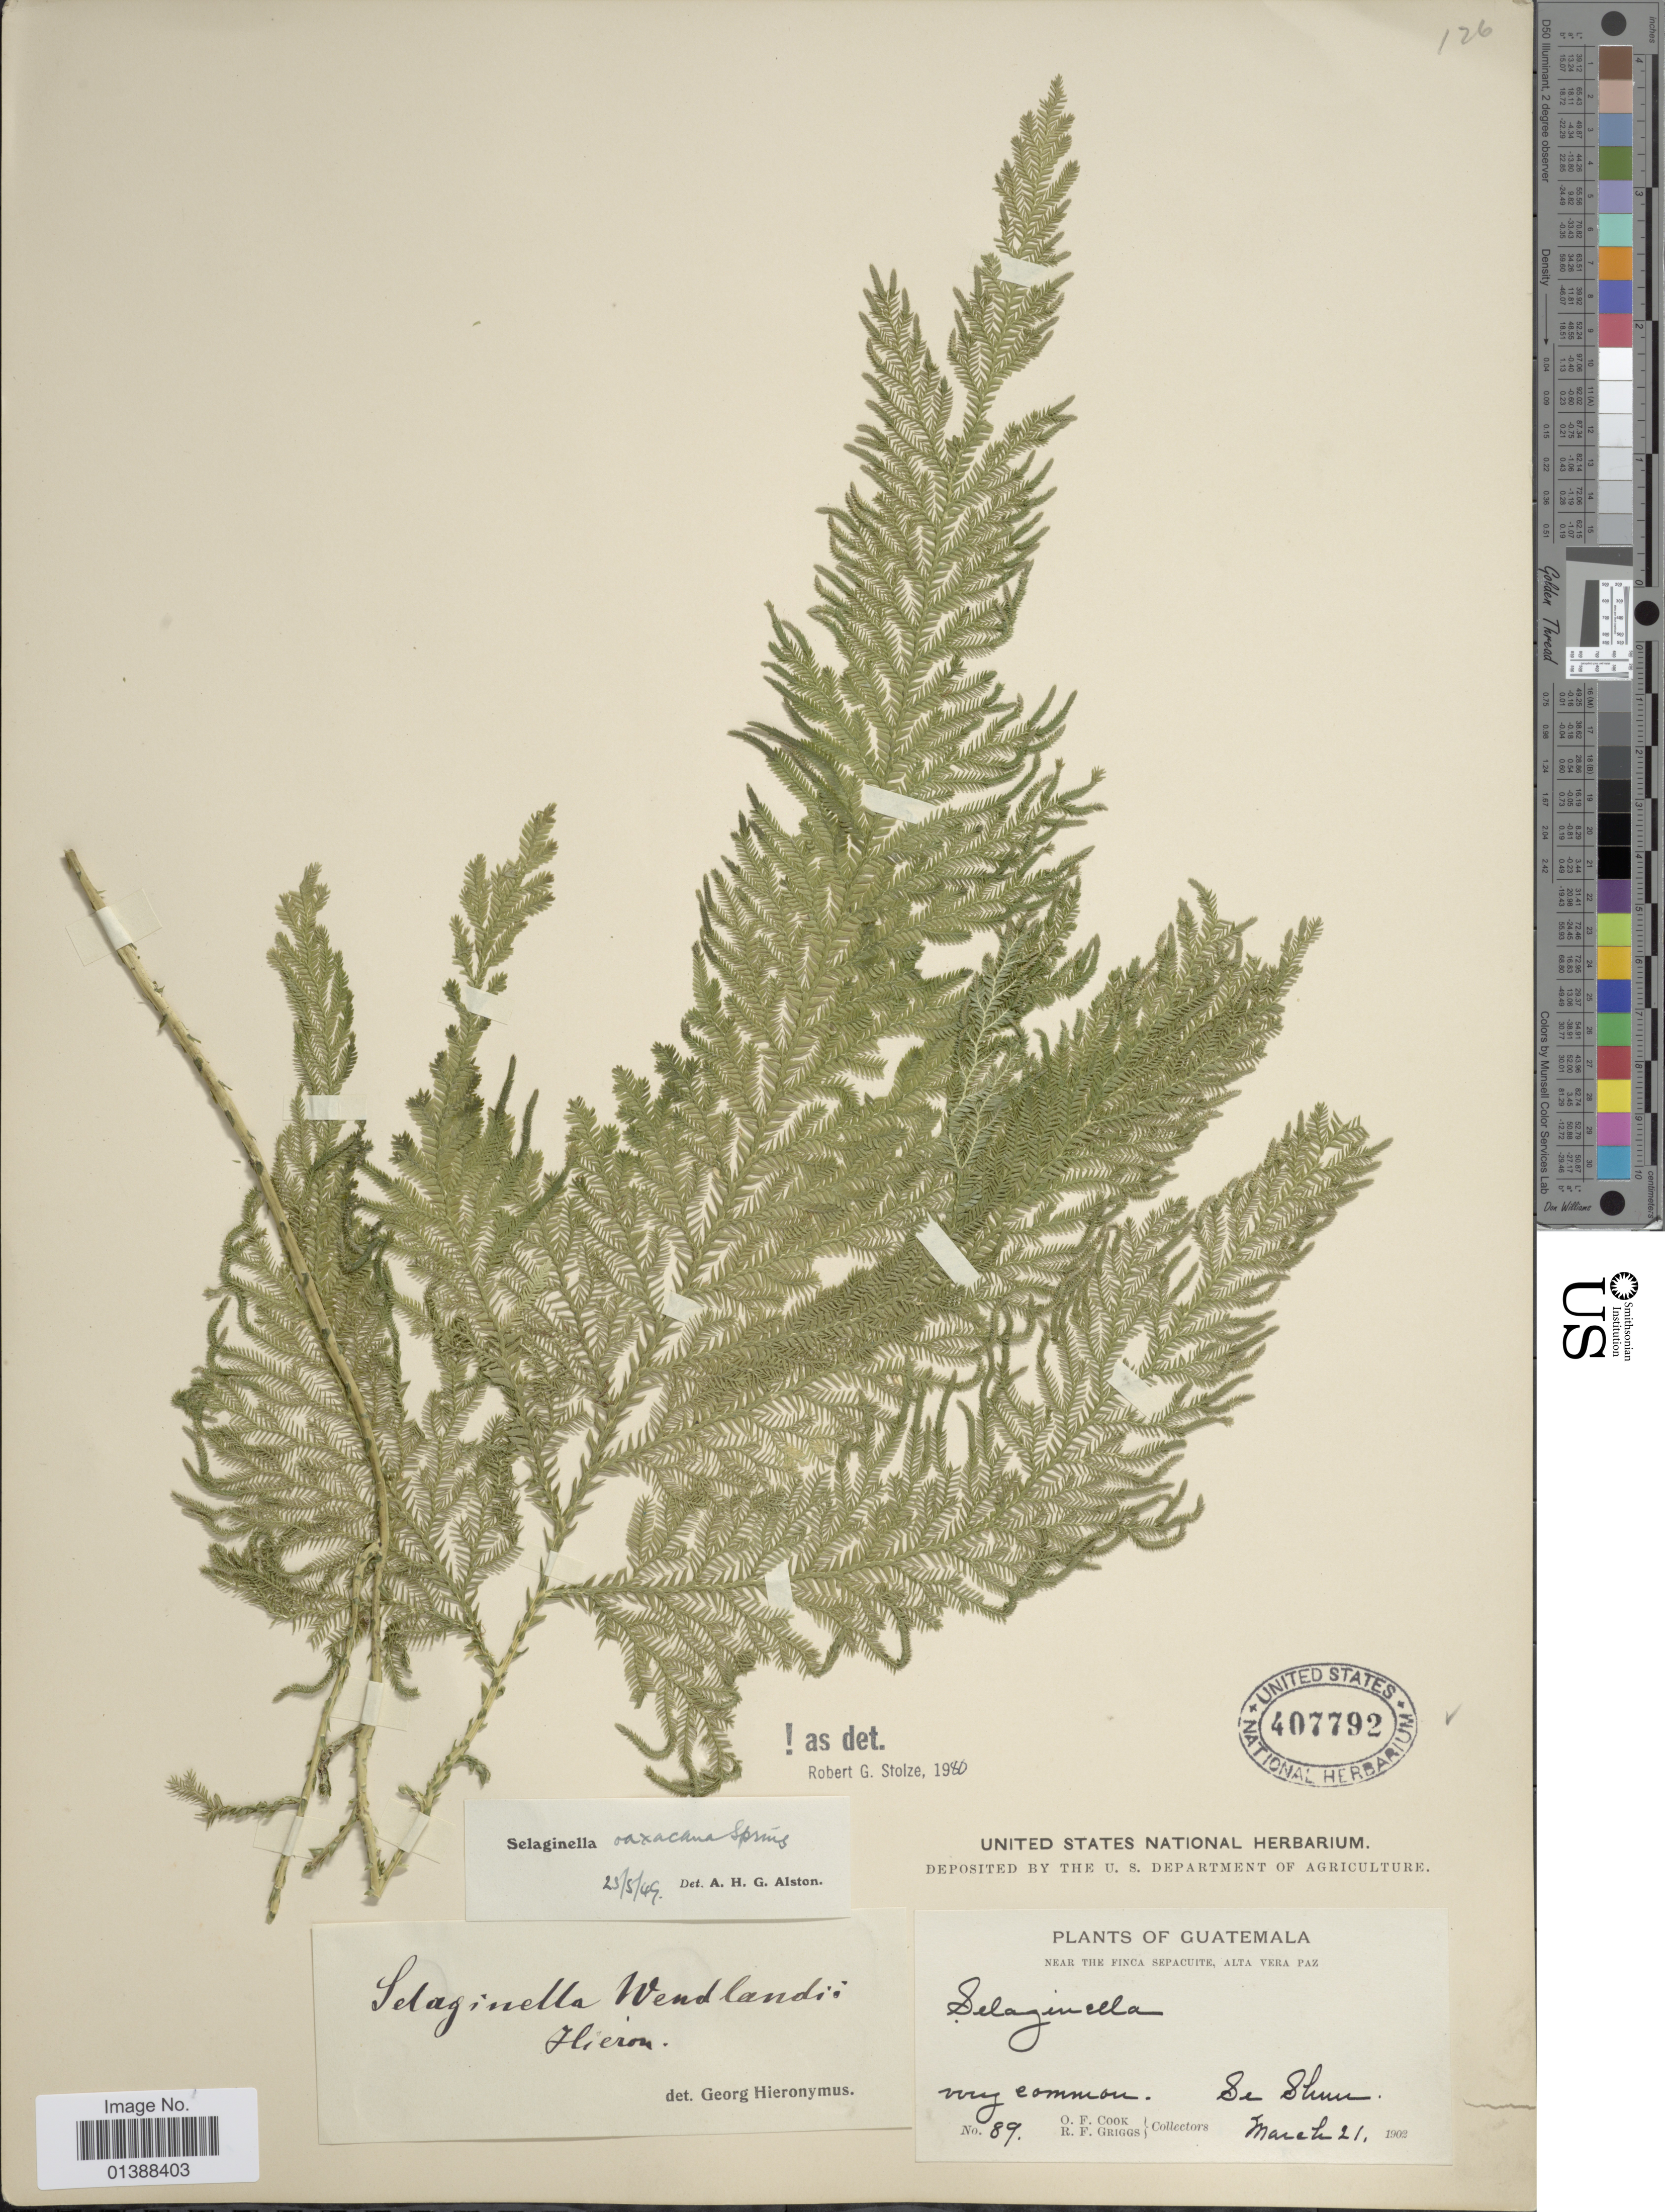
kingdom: Plantae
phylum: Tracheophyta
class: Lycopodiopsida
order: Selaginellales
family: Selaginellaceae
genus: Selaginella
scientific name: Selaginella oaxacana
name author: Spring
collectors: O. F. Cook & R. F. Griggs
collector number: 89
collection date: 1902-03-21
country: Guatemala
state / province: Alta Verapaz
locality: The Finca Sepacuite, Se Shun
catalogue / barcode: US 407792